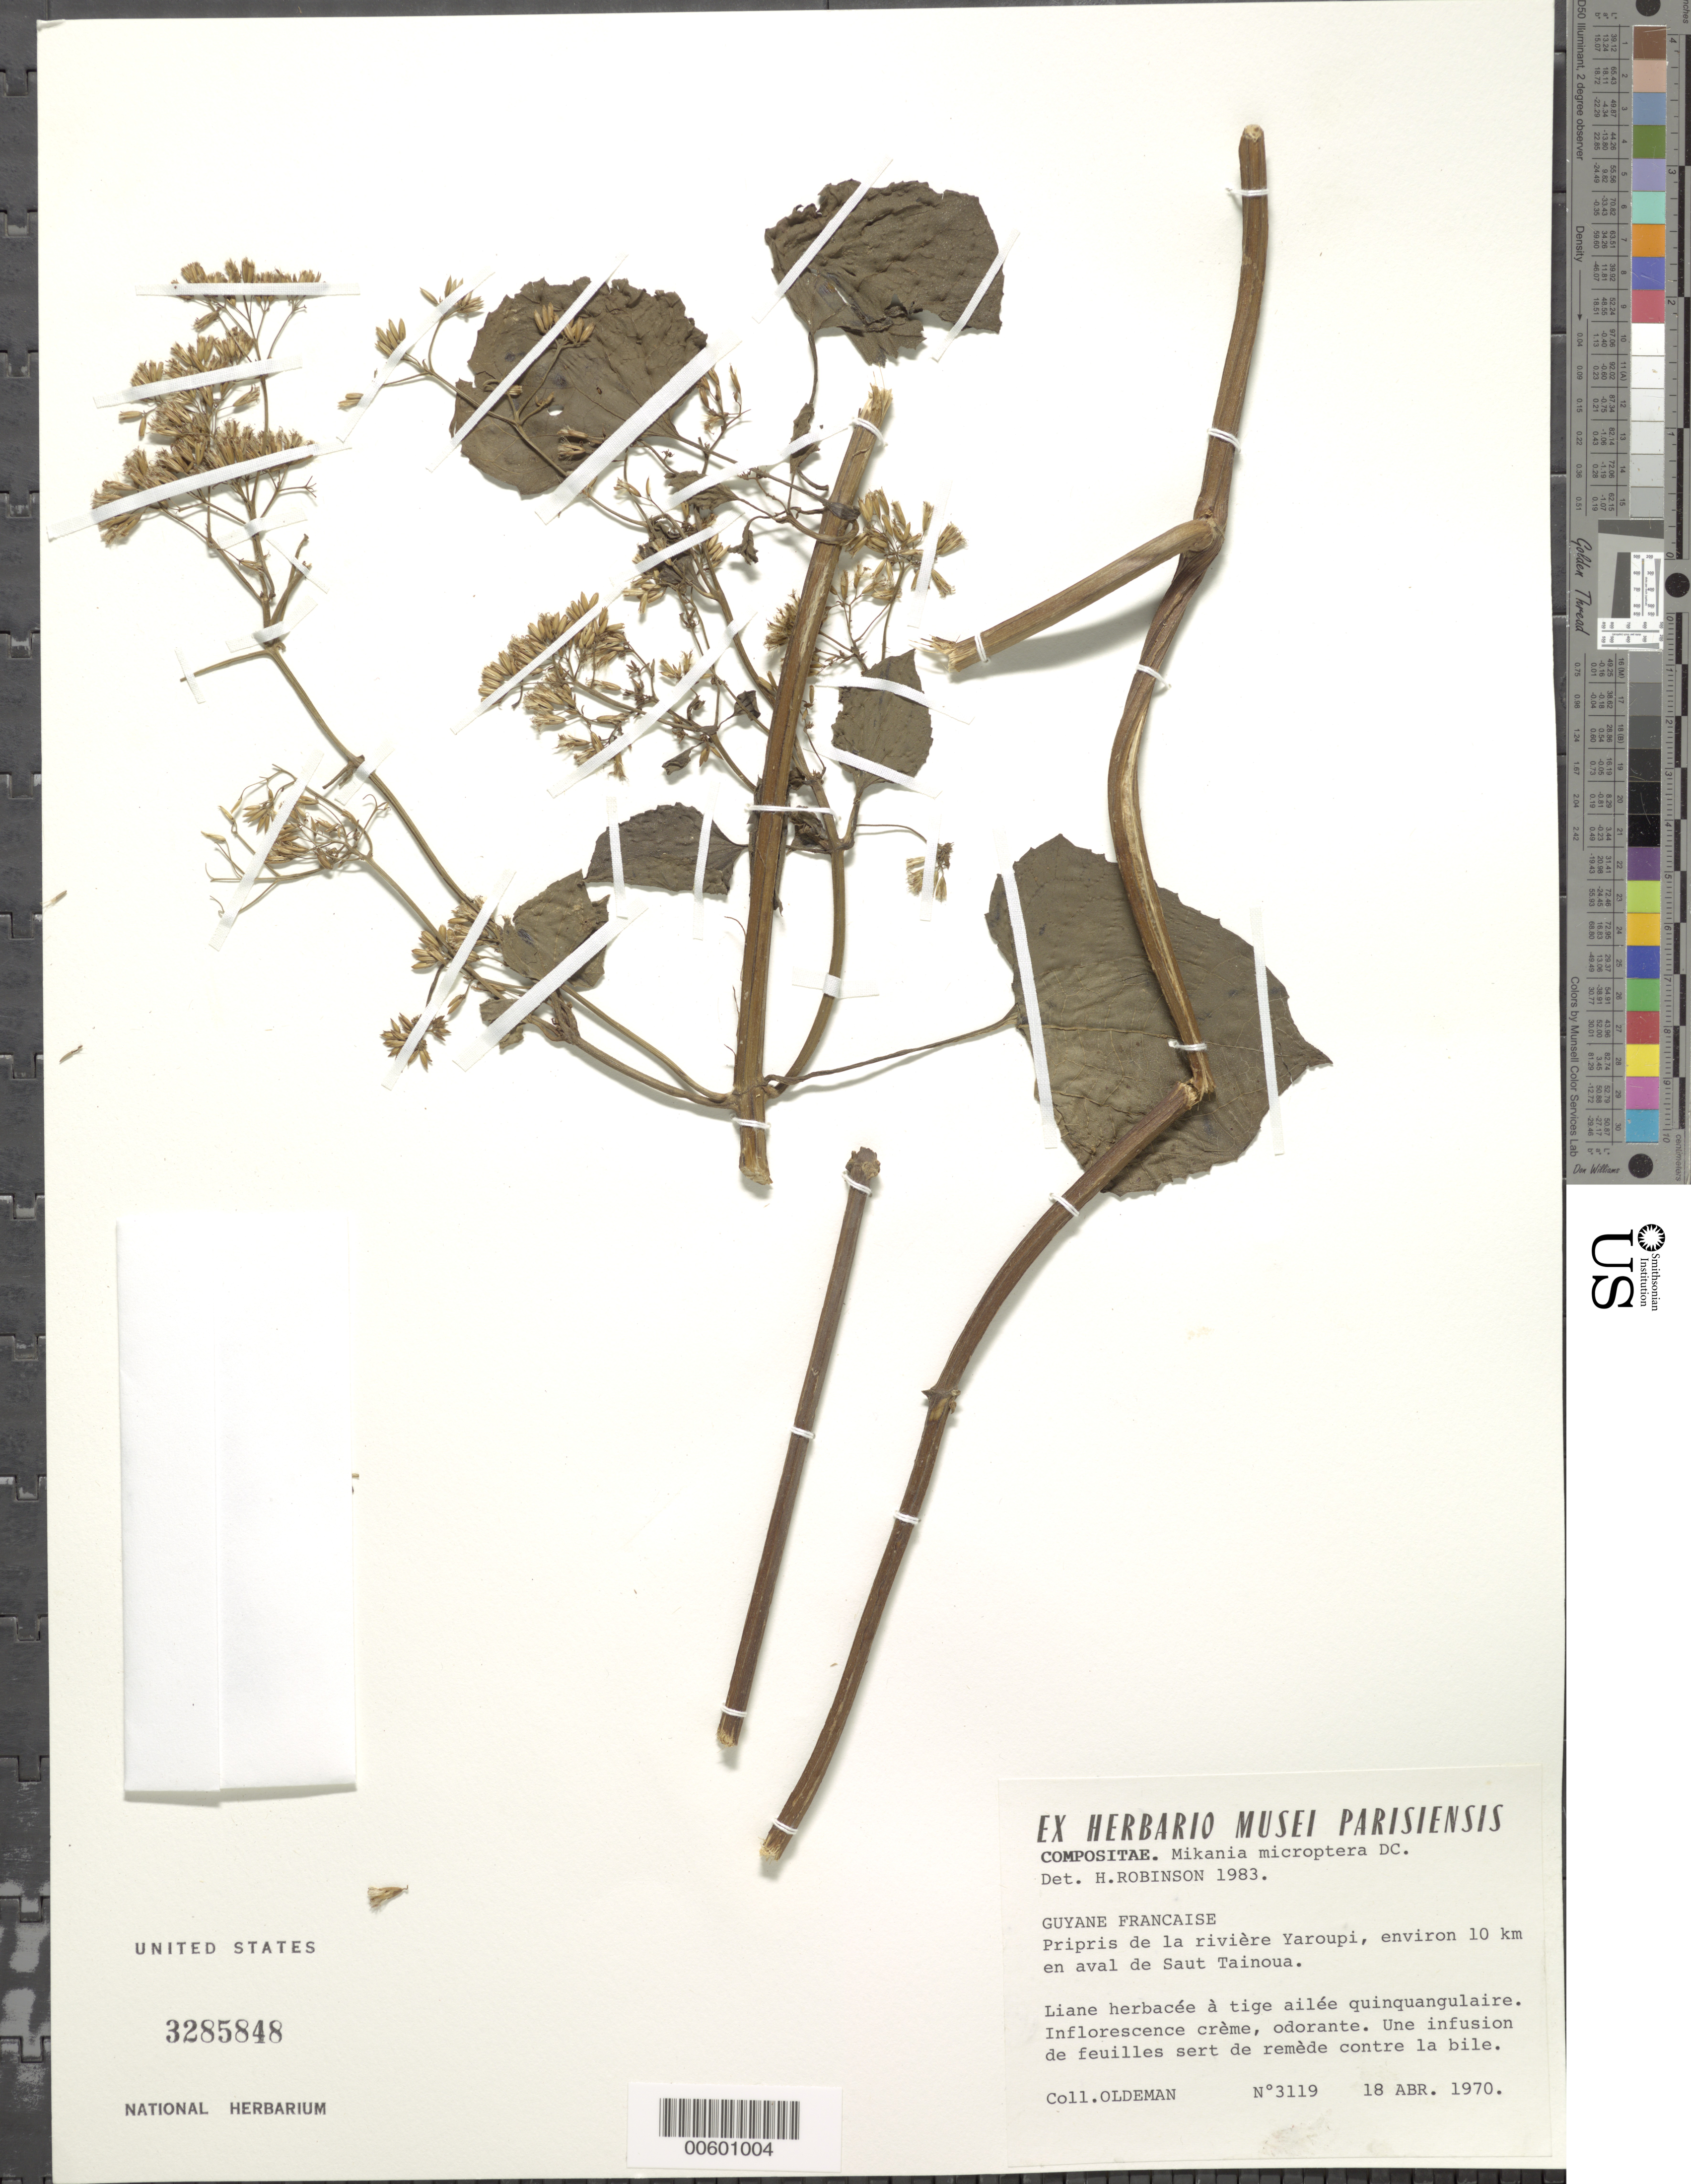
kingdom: Plantae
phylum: Tracheophyta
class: Magnoliopsida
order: Asterales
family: Asteraceae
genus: Mikania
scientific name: Mikania microptera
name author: DC.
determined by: Holmes, W.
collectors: R. Oldeman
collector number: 3119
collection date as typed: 18-Apr-70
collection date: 1970-04-18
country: French Guiana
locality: Rivière Yaroupi env. 10 km en aval de Saut Tainoua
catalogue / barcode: US 3285848